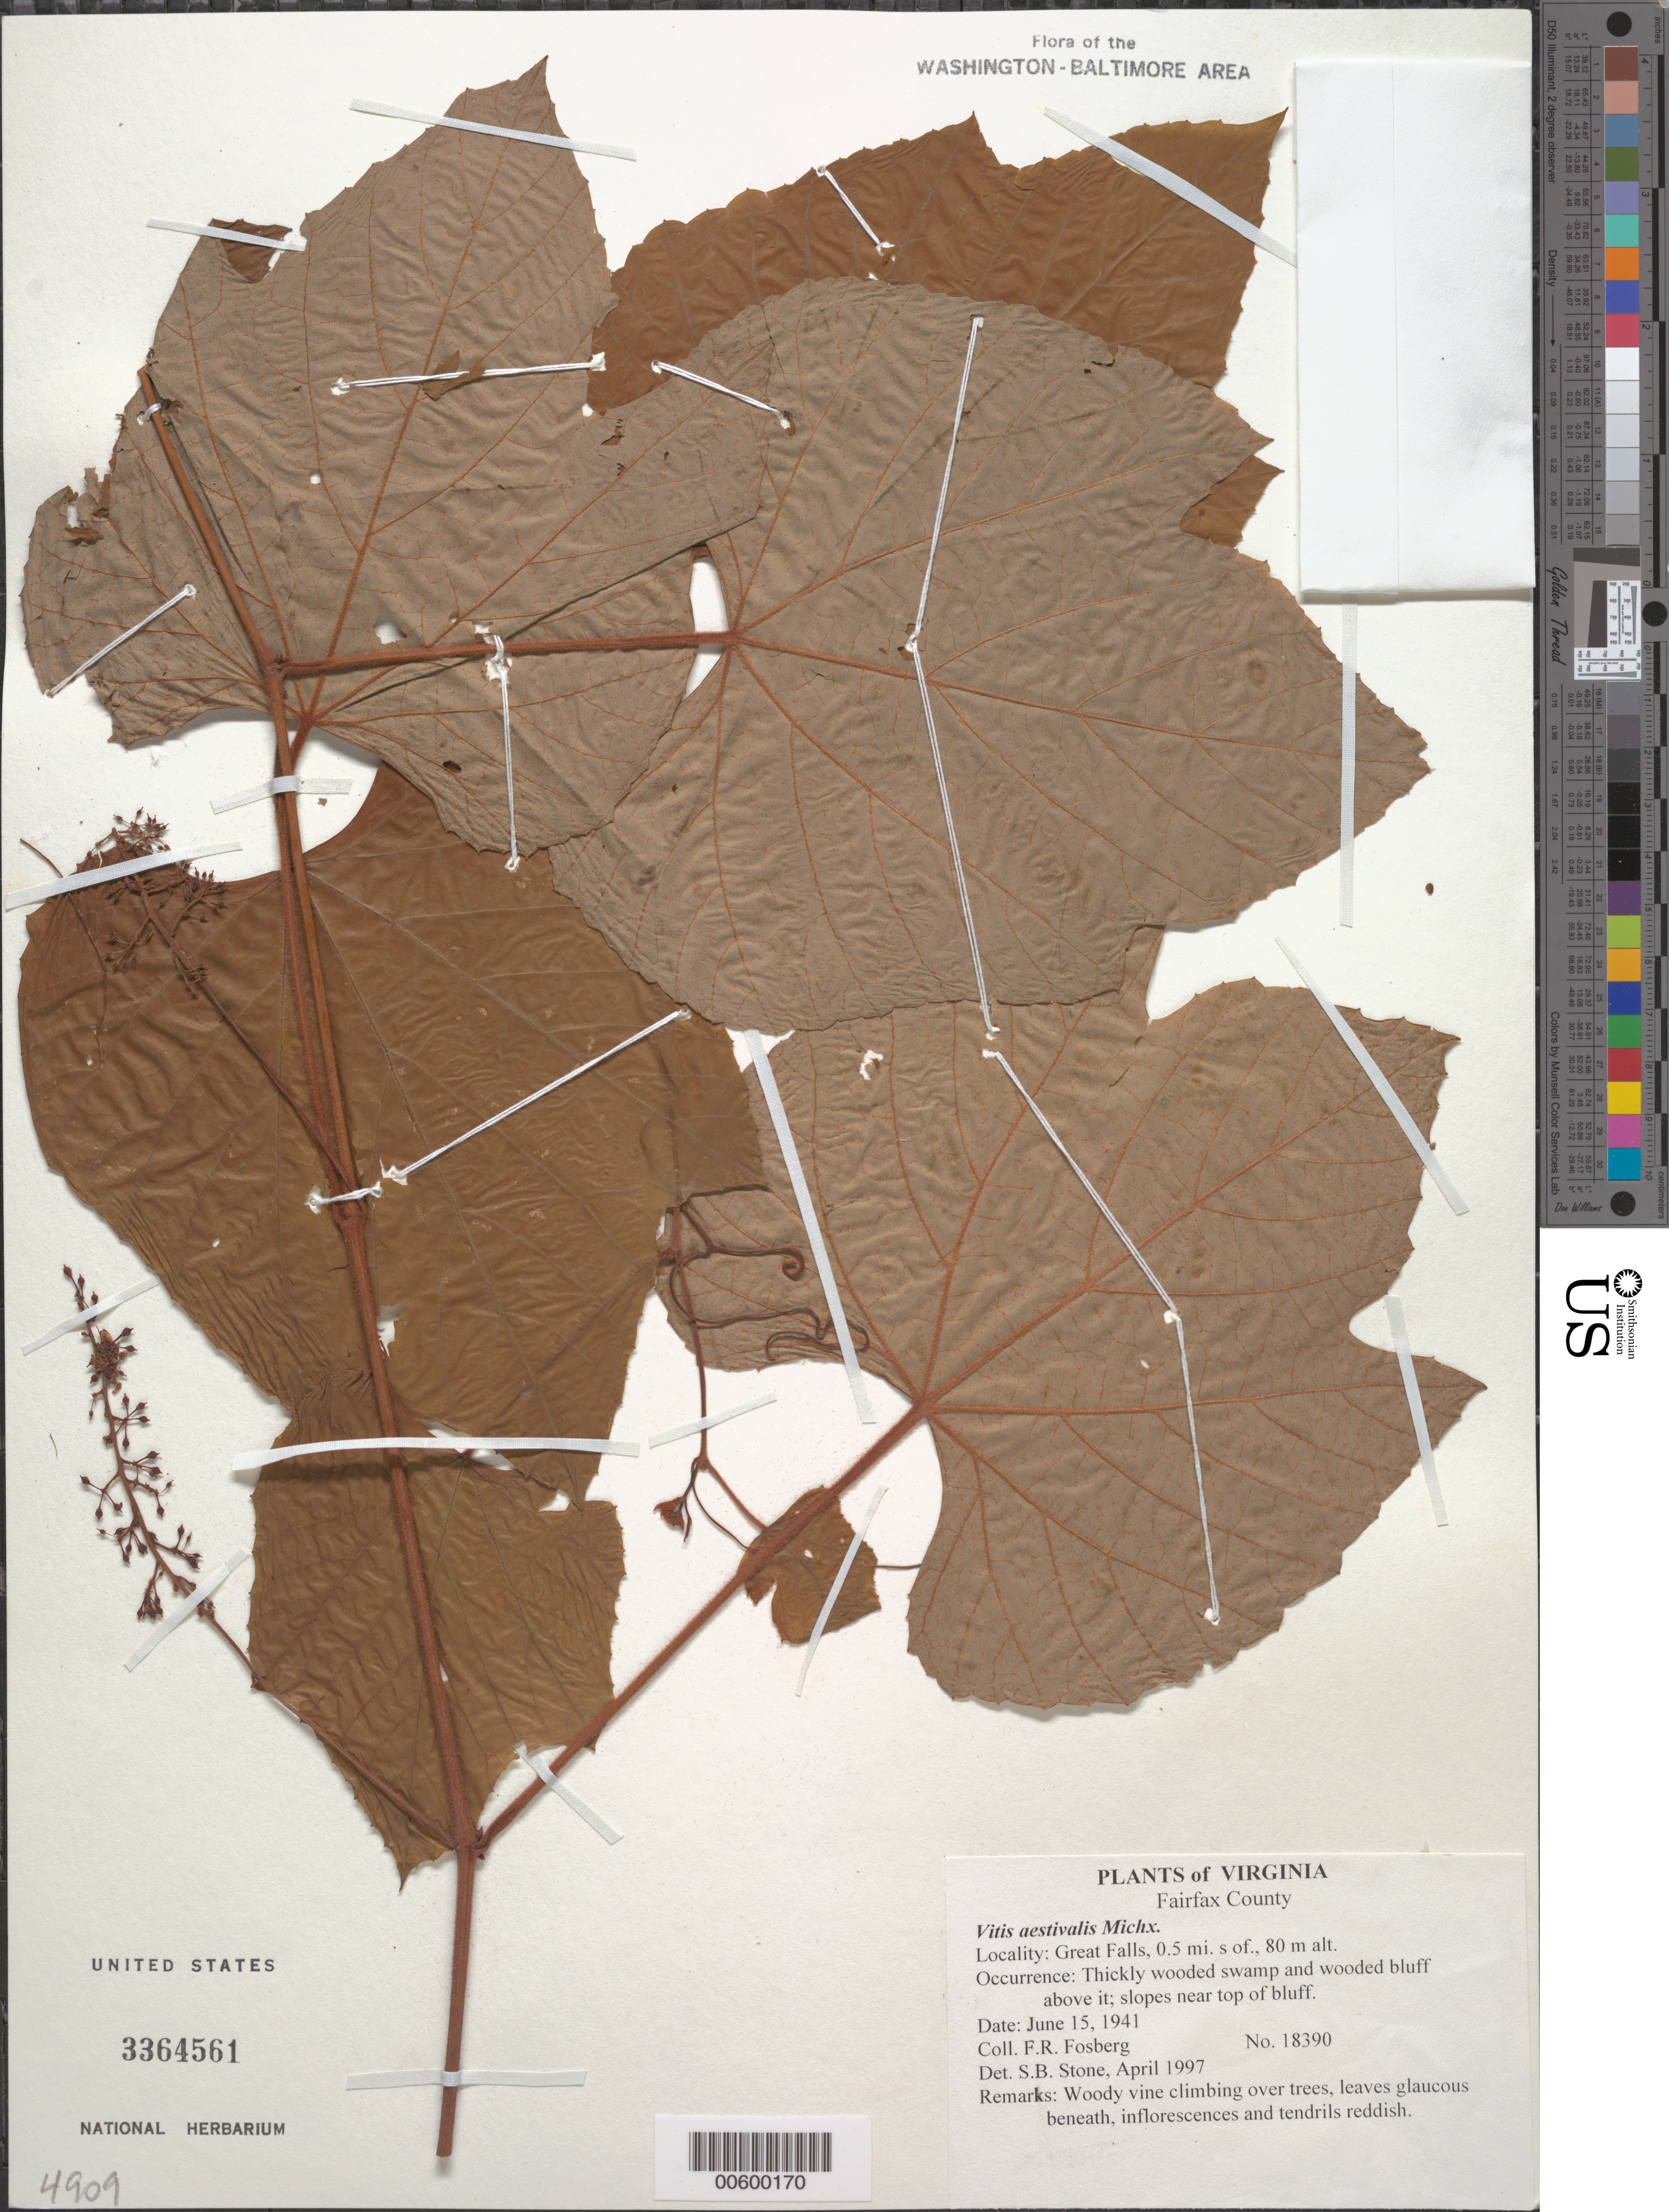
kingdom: Plantae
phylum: Tracheophyta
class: Magnoliopsida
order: Vitales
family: Vitaceae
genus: Vitis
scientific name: Vitis aestivalis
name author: Michx.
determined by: Stone, S. B.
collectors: F. R. Fosberg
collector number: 18390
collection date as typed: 15 Jun 1941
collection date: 1941-06-15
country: United States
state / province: Virginia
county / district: Fairfax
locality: Great Falls, 0.5 mi. S of.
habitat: Thickly wooded swamp and wooded bluff above it; slopes near top of bluff.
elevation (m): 80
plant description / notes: Common name: Summer Grape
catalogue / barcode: US 3364561